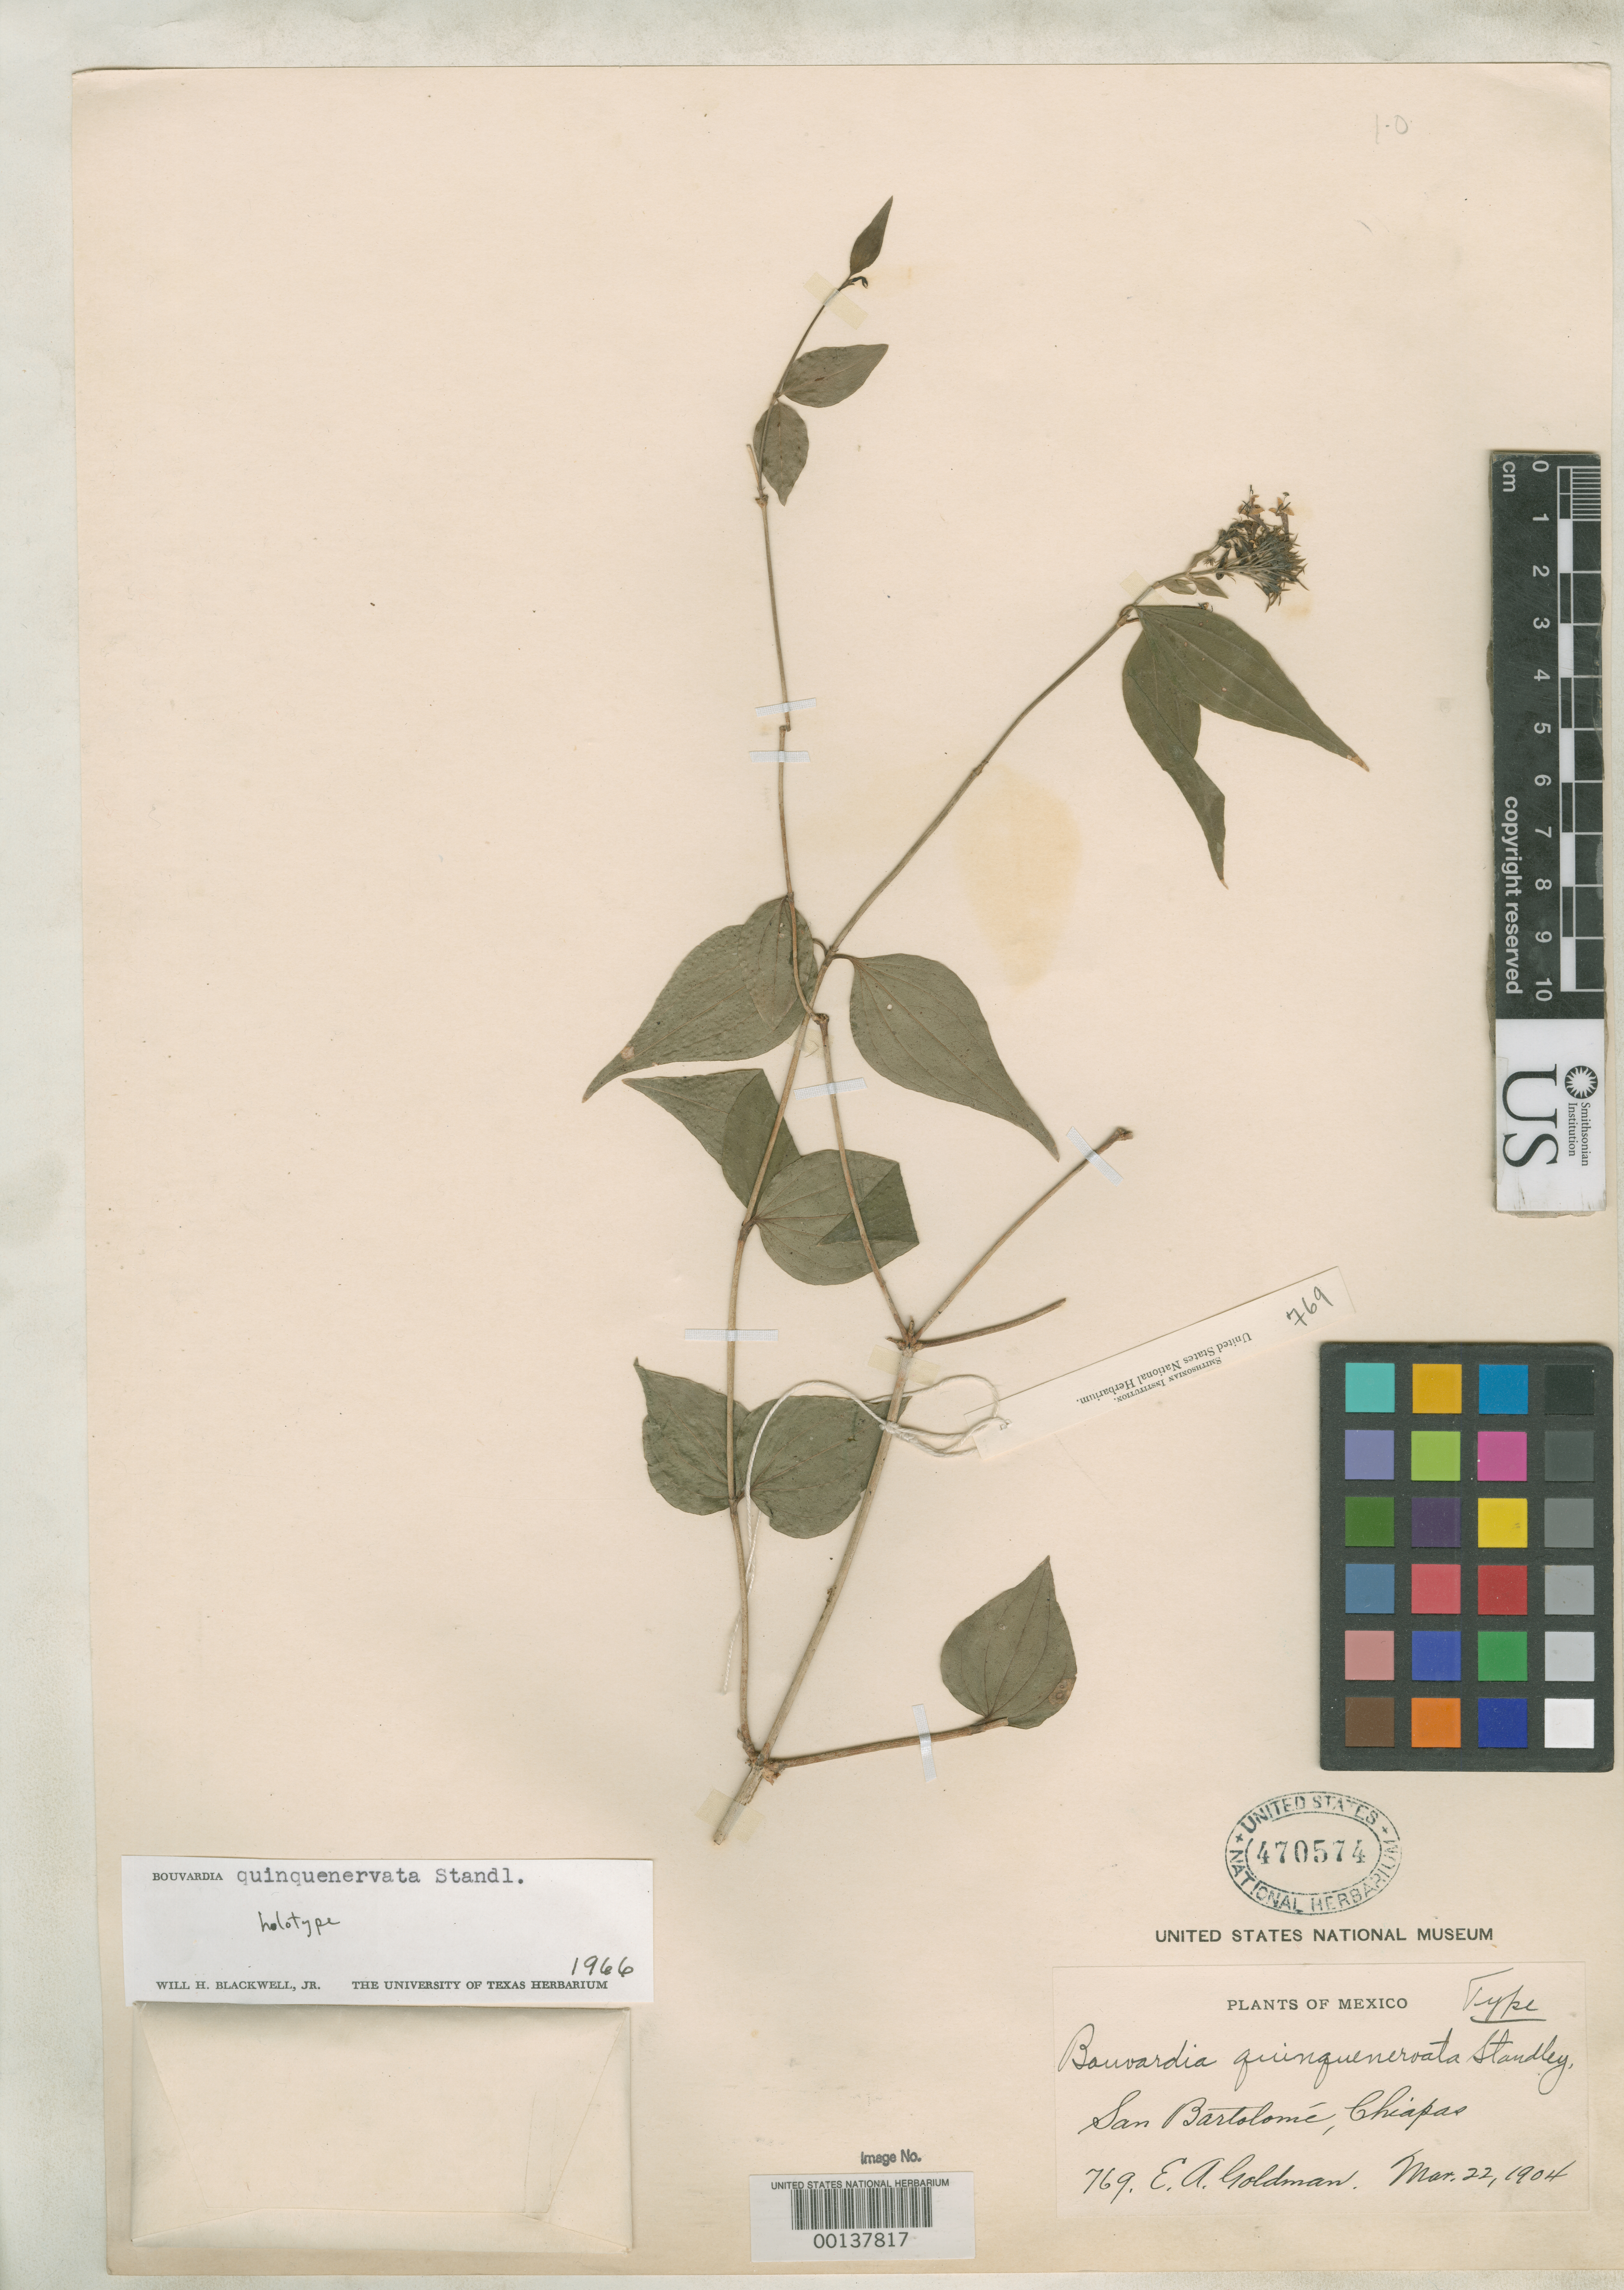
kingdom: Plantae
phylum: Tracheophyta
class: Magnoliopsida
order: Gentianales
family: Rubiaceae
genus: Bouvardia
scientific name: Bouvardia quinquenervata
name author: Standl.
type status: Holotype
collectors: E. A. Goldman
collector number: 769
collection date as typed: Mar 1904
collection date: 1904-03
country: Mexico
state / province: Chiapas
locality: San Bartolome.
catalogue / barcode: US 470574